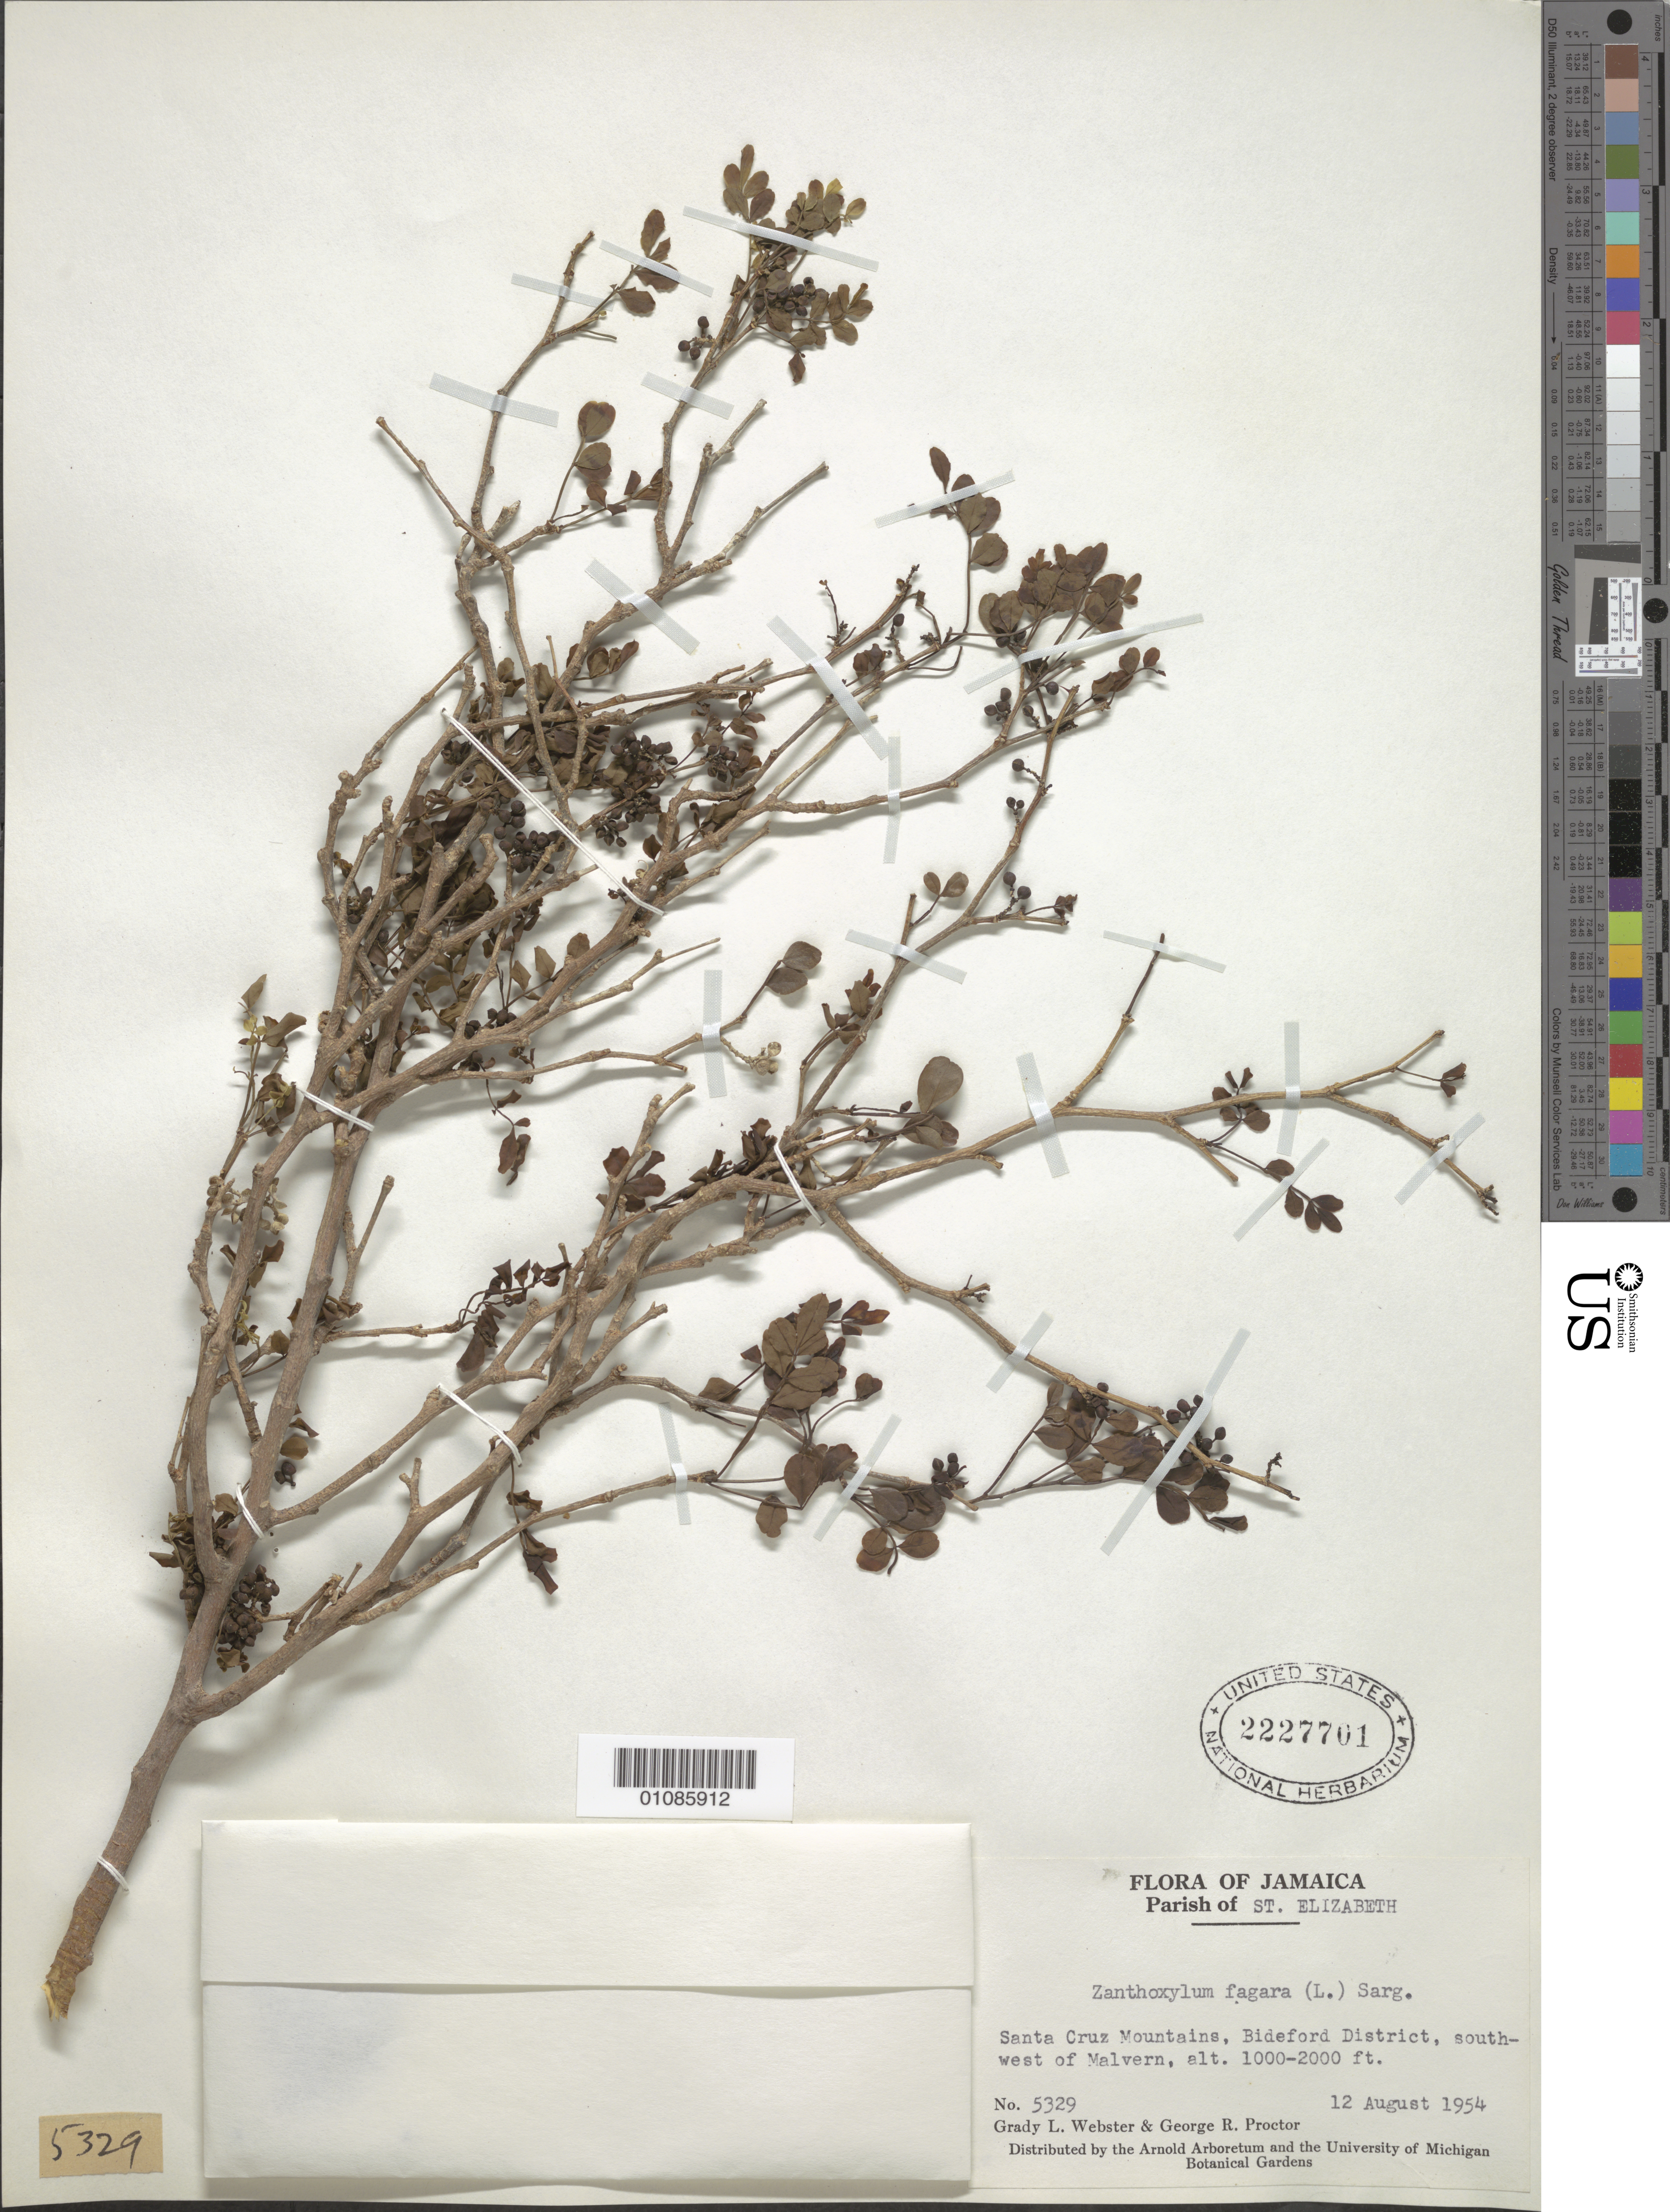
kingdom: Plantae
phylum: Tracheophyta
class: Magnoliopsida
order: Sapindales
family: Rutaceae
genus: Zanthoxylum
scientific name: Zanthoxylum fagara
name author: (L.) Sarg.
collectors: G. L. Webster & G. R. Proctor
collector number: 5329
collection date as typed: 12 Aug 1954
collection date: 1954-08-12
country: Jamaica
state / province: Saint Elizabeth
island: Jamaica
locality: Santa cruz mountains, Bideford district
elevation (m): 305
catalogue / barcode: US 2227701